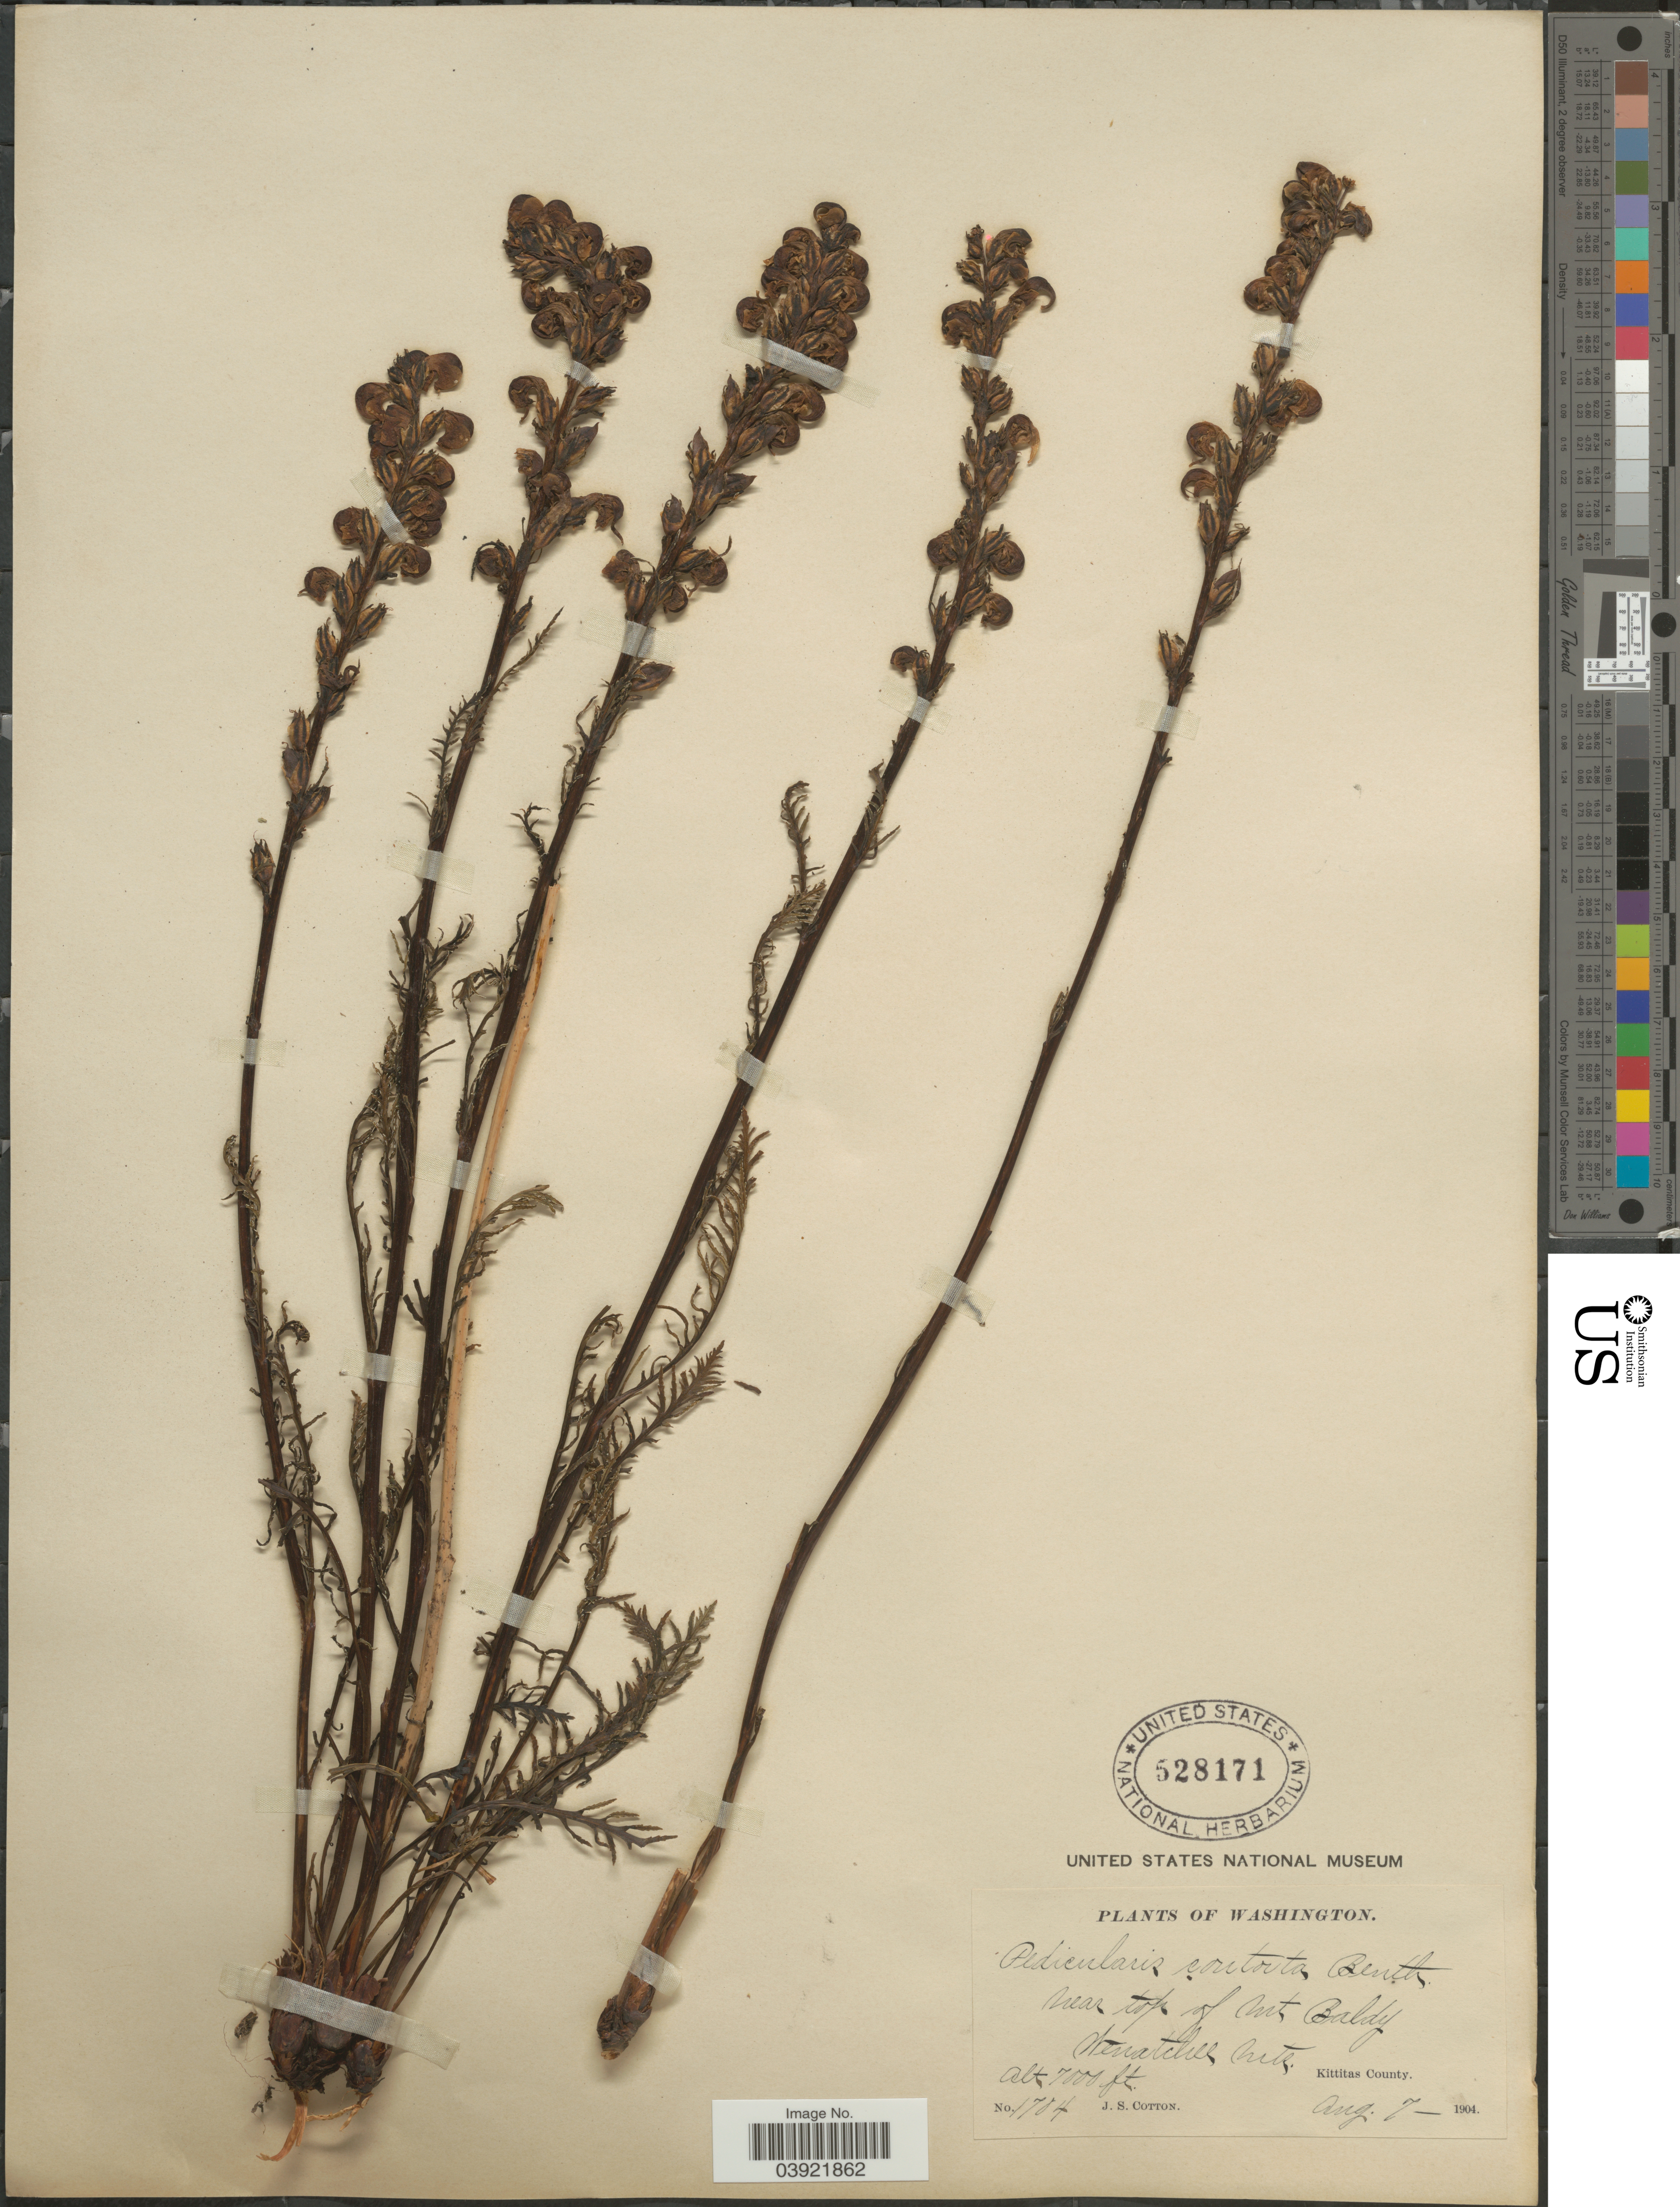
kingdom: Plantae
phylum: Tracheophyta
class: Magnoliopsida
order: Lamiales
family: Orobanchaceae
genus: Pedicularis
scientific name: Pedicularis contorta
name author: Benth.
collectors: J. S. Cotton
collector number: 1704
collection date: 1904-08-07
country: United States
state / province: Washington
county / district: Kittitas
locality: Near top of Mt. Baldy. Wenatchee Mts. Kittitas County.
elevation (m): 2134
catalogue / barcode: US 528171